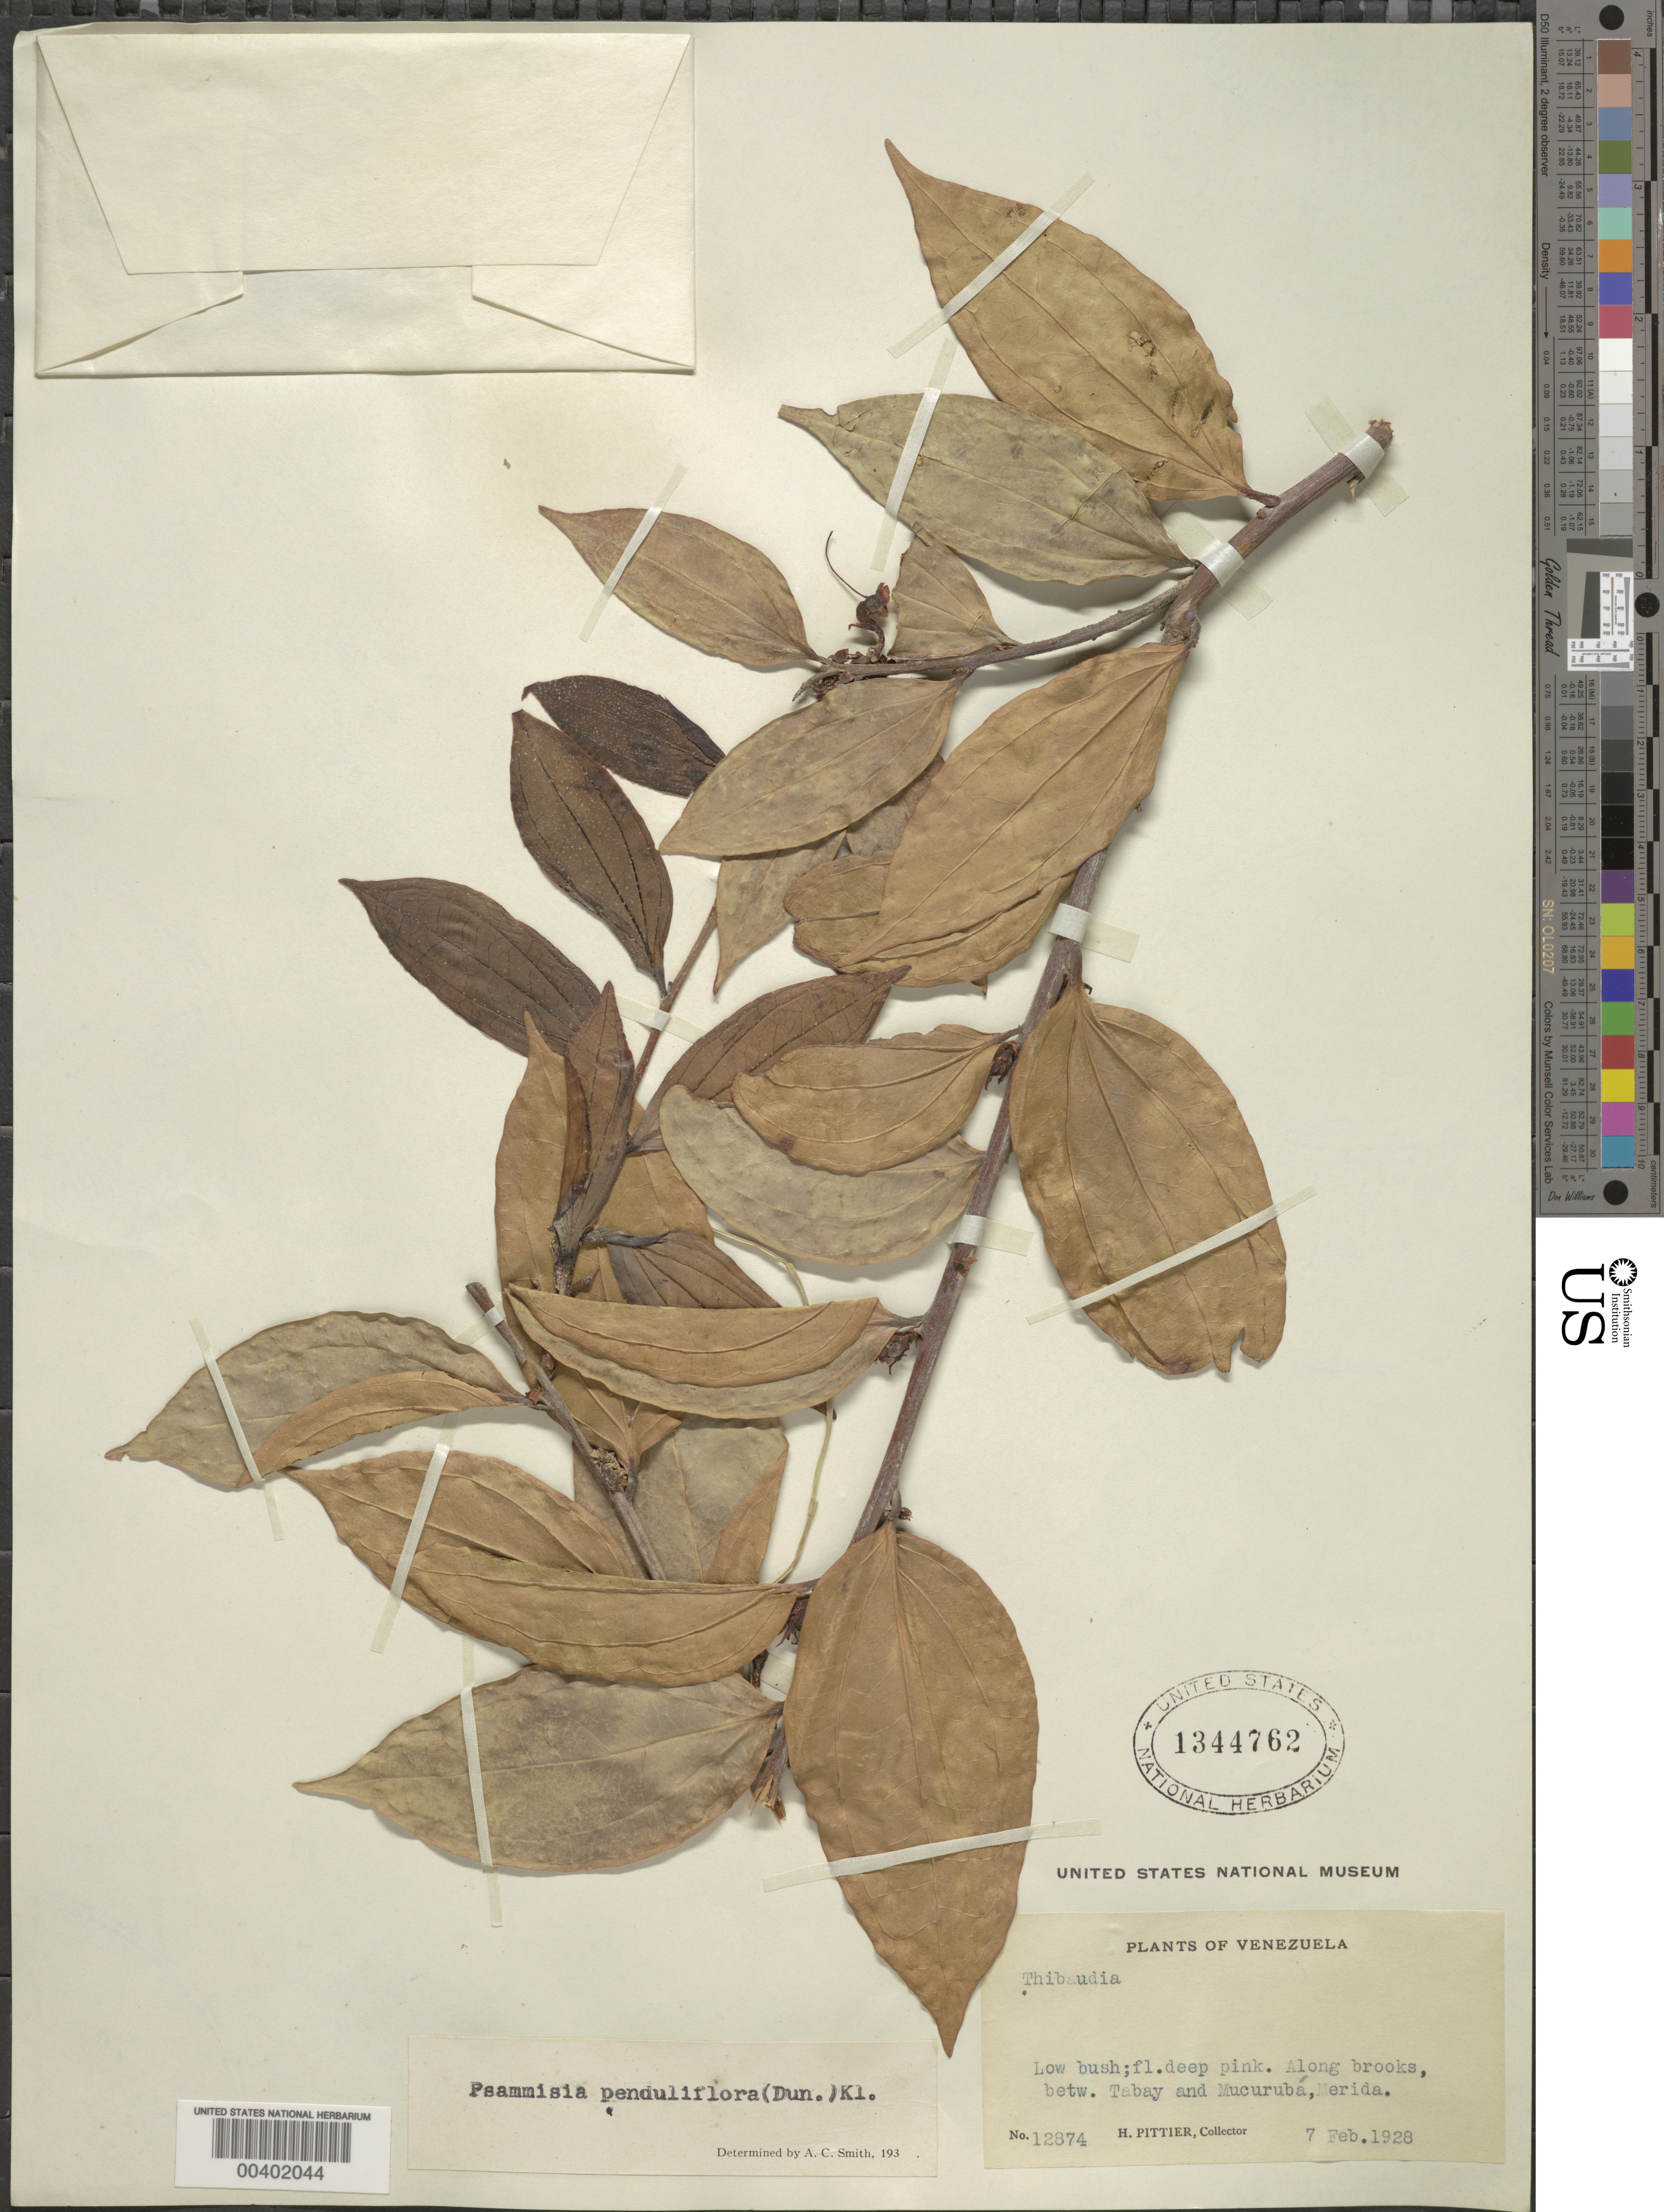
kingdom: Plantae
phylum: Tracheophyta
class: Magnoliopsida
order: Ericales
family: Ericaceae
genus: Psammisia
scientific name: Psammisia penduliflora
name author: (Dunal) Klotzsch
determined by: Smith, A. C.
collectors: H. F. Pittier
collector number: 12874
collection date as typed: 07 Feb 1928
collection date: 1928-02-07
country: Venezuela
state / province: Mérida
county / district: Libertador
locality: Tabay and Mucurubá Tabay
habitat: Along brooks.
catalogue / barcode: US 1344762